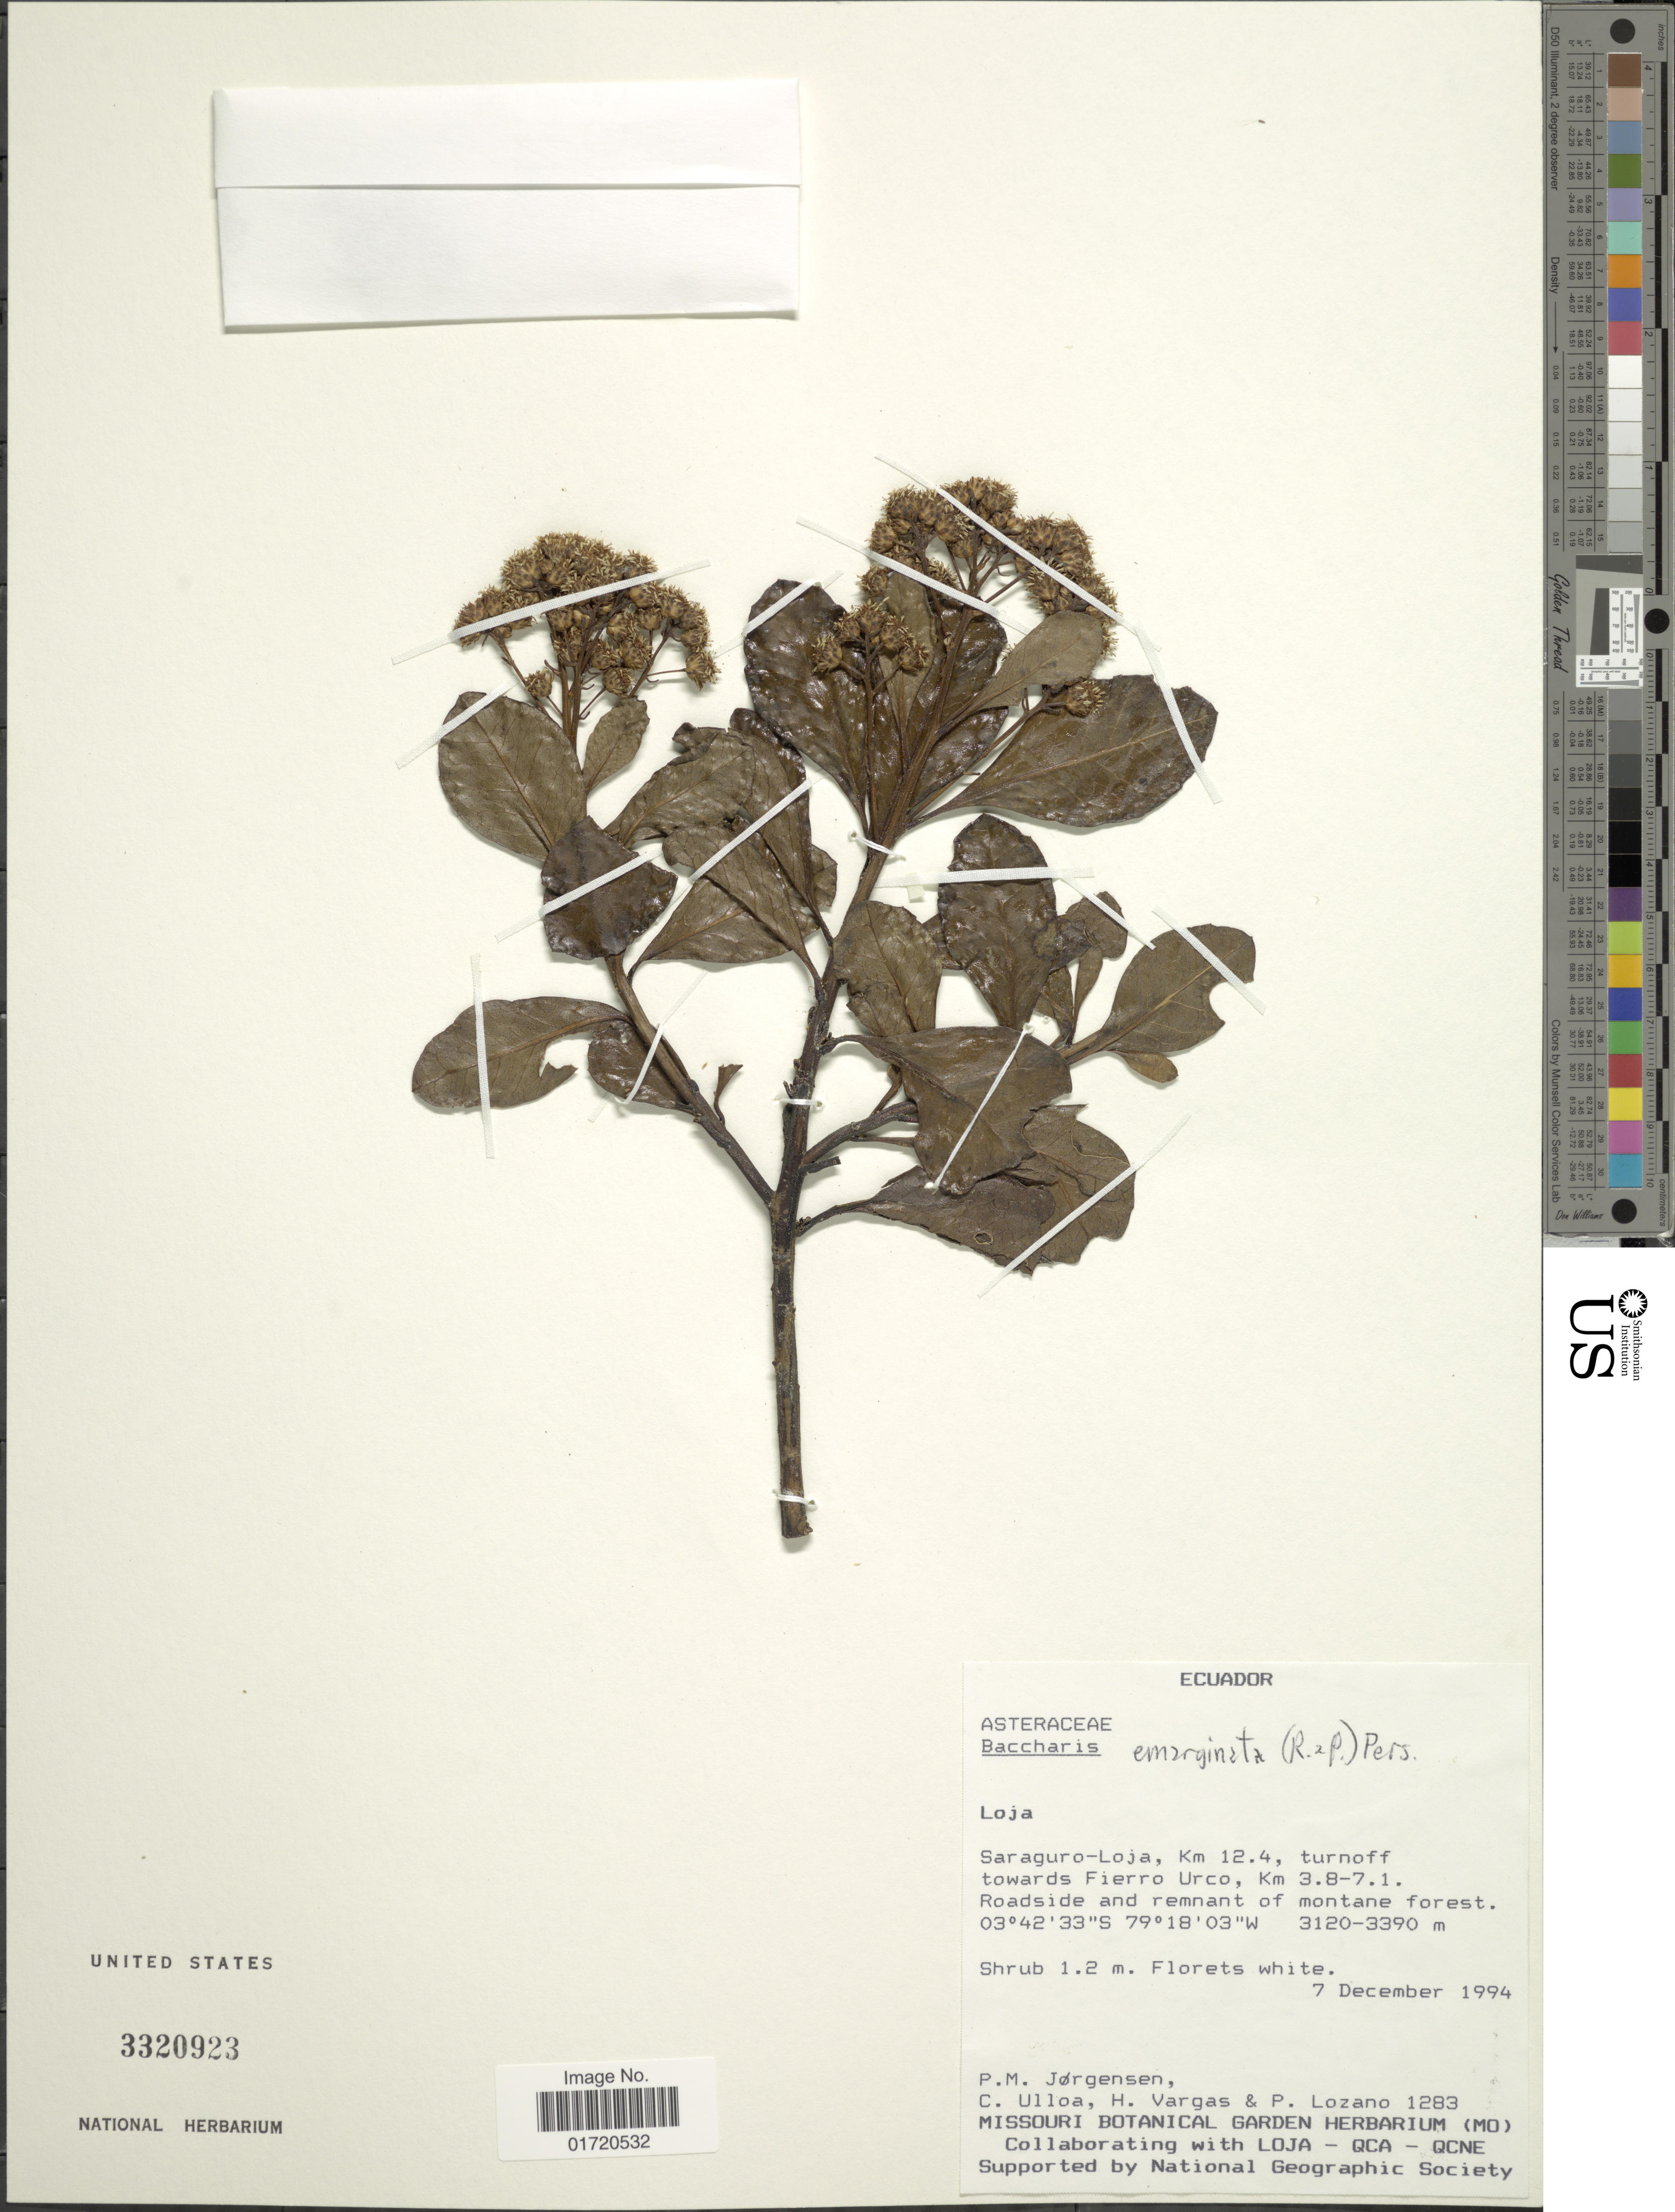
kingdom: Plantae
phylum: Tracheophyta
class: Magnoliopsida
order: Asterales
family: Asteraceae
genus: Baccharis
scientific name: Baccharis emarginata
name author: (Ruiz & Pav.) Pers.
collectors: P. Jørgensen, C. Ulloa, H. Vargas & P. Lozano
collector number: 1283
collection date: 1994-12-07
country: Ecuador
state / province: Loja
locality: Saraguro-Loja, Km. 12.4, turnoff towards Fierro Urco, Km 3.8-7.1.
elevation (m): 3120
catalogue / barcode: US 3320923